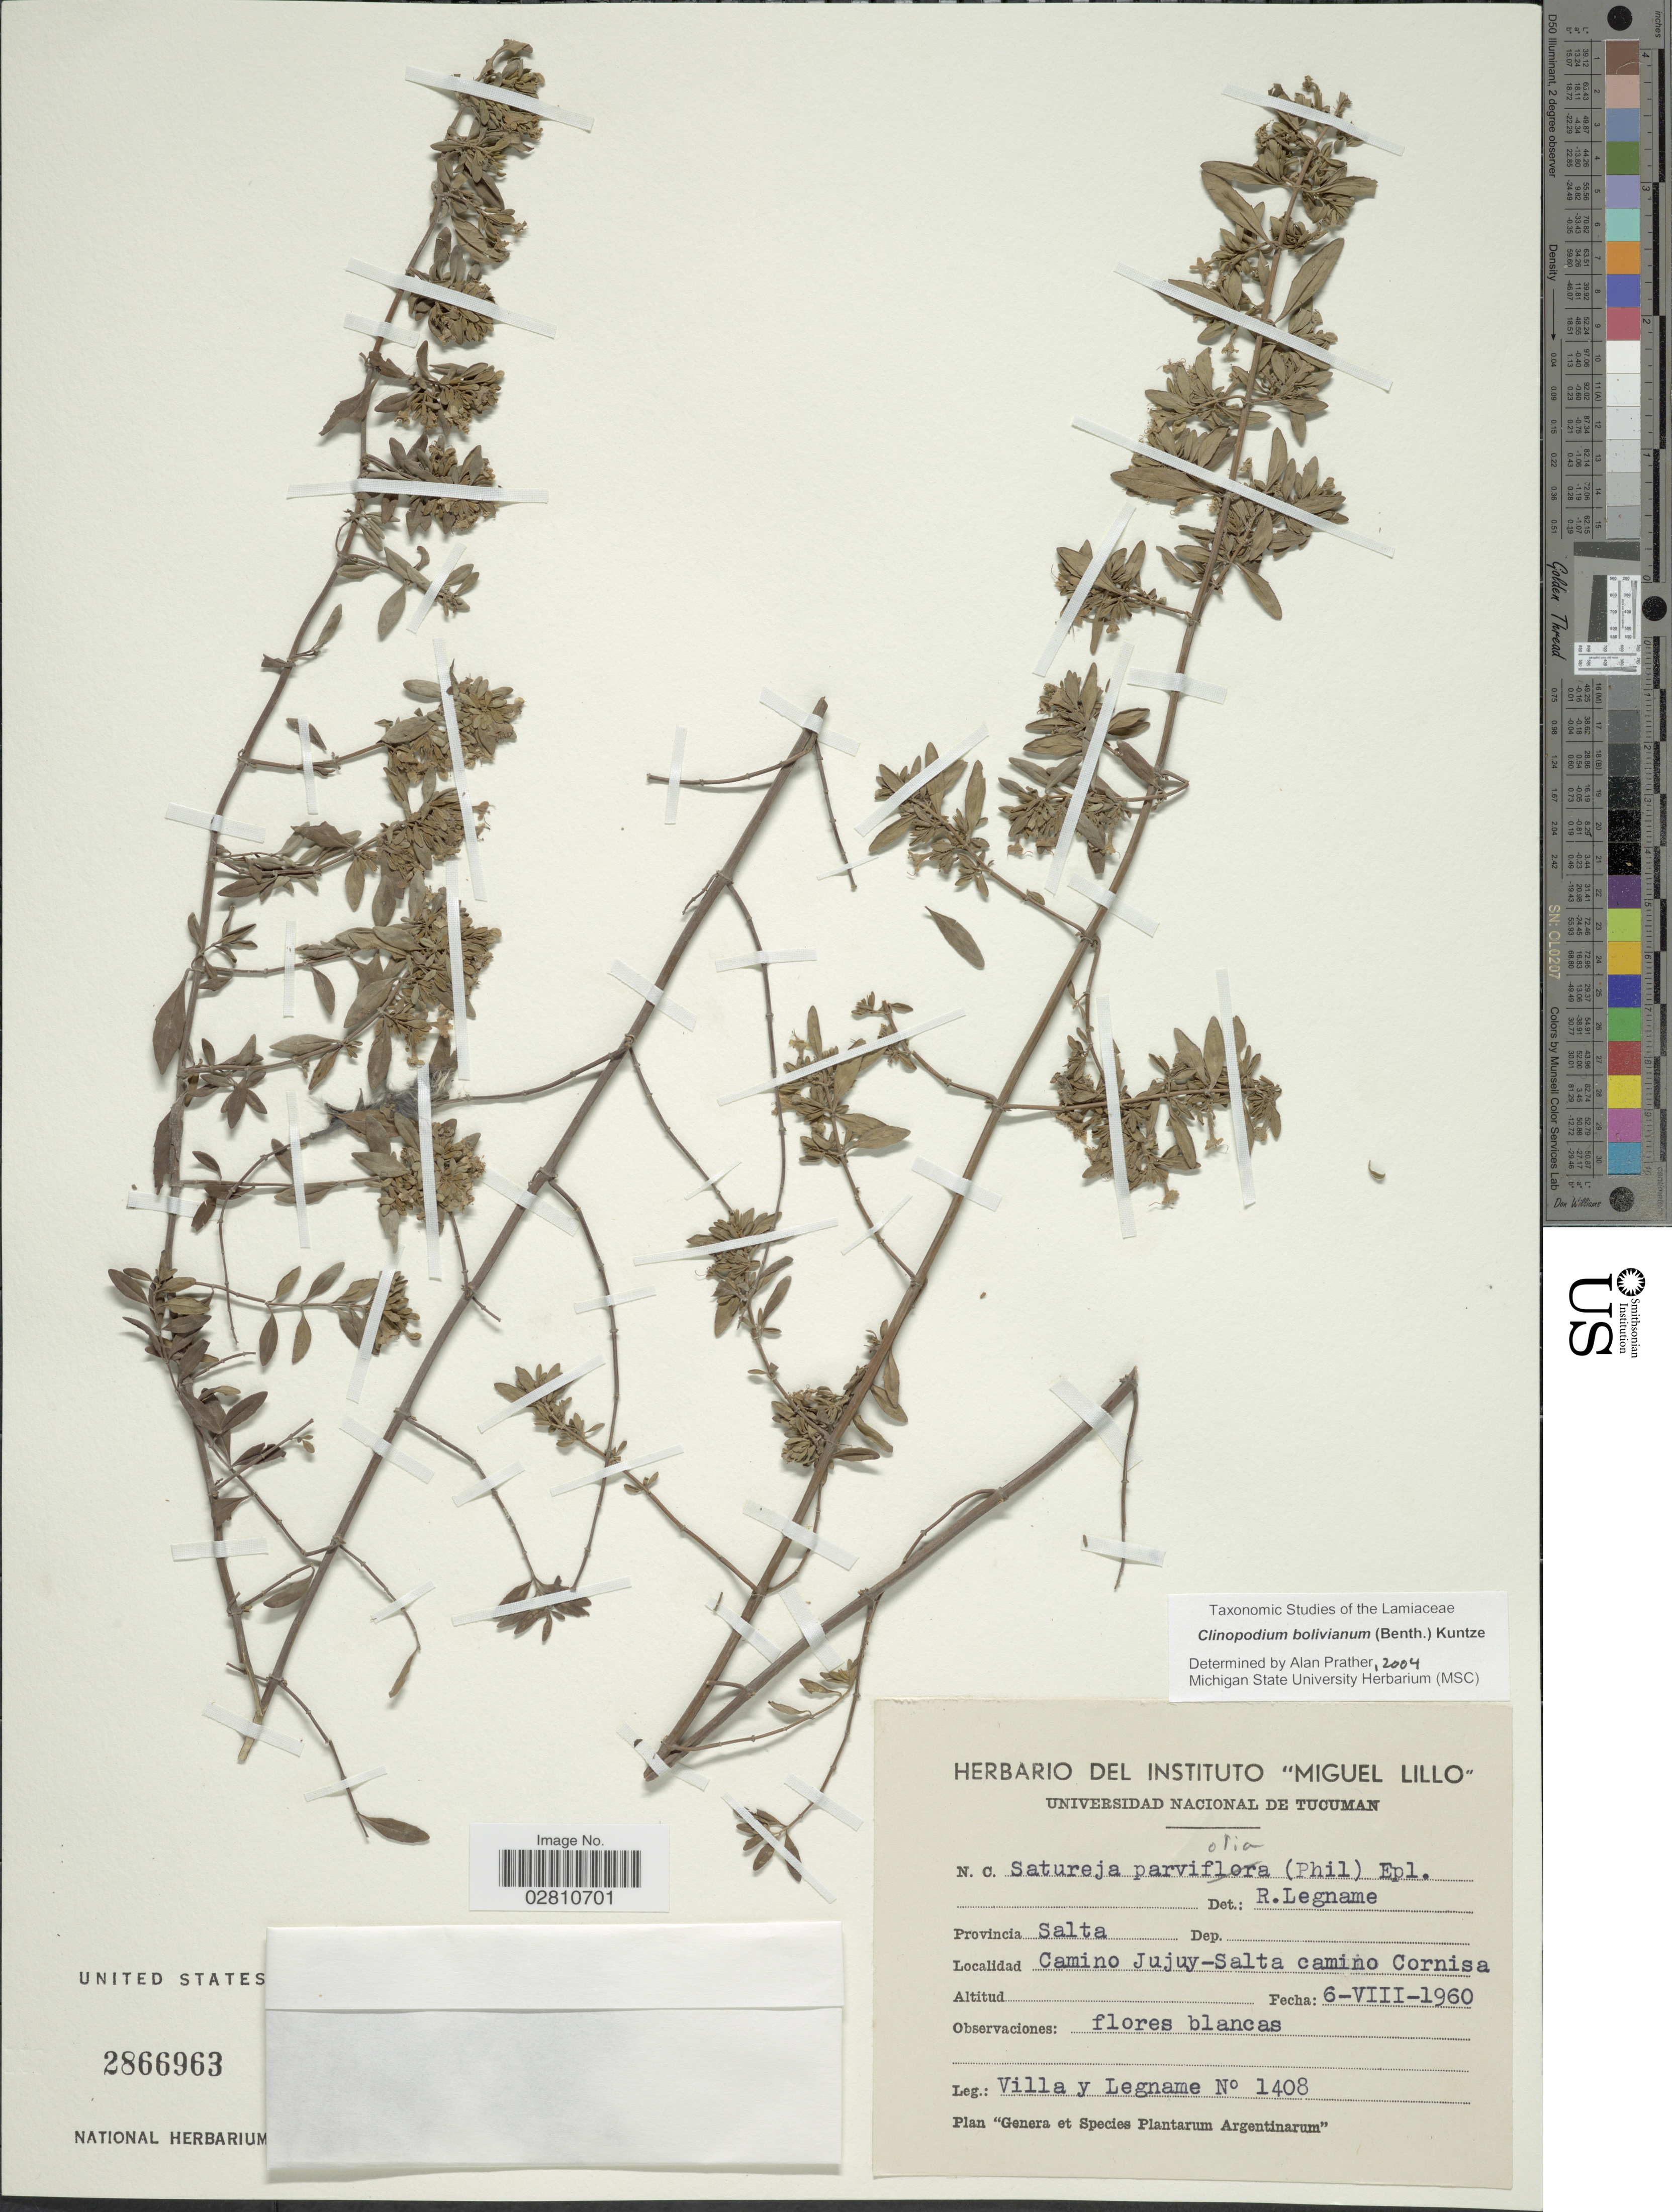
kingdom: Plantae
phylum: Tracheophyta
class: Magnoliopsida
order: Lamiales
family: Lamiaceae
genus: Clinopodium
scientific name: Clinopodium bolivianum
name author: (Benth.) Kuntze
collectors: Villa & -. Legname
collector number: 1408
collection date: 1960-08-06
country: Argentina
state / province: Salta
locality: Provincia Salta, Camino Jujuy-Salta camino Cornisa.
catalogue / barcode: US 2866963